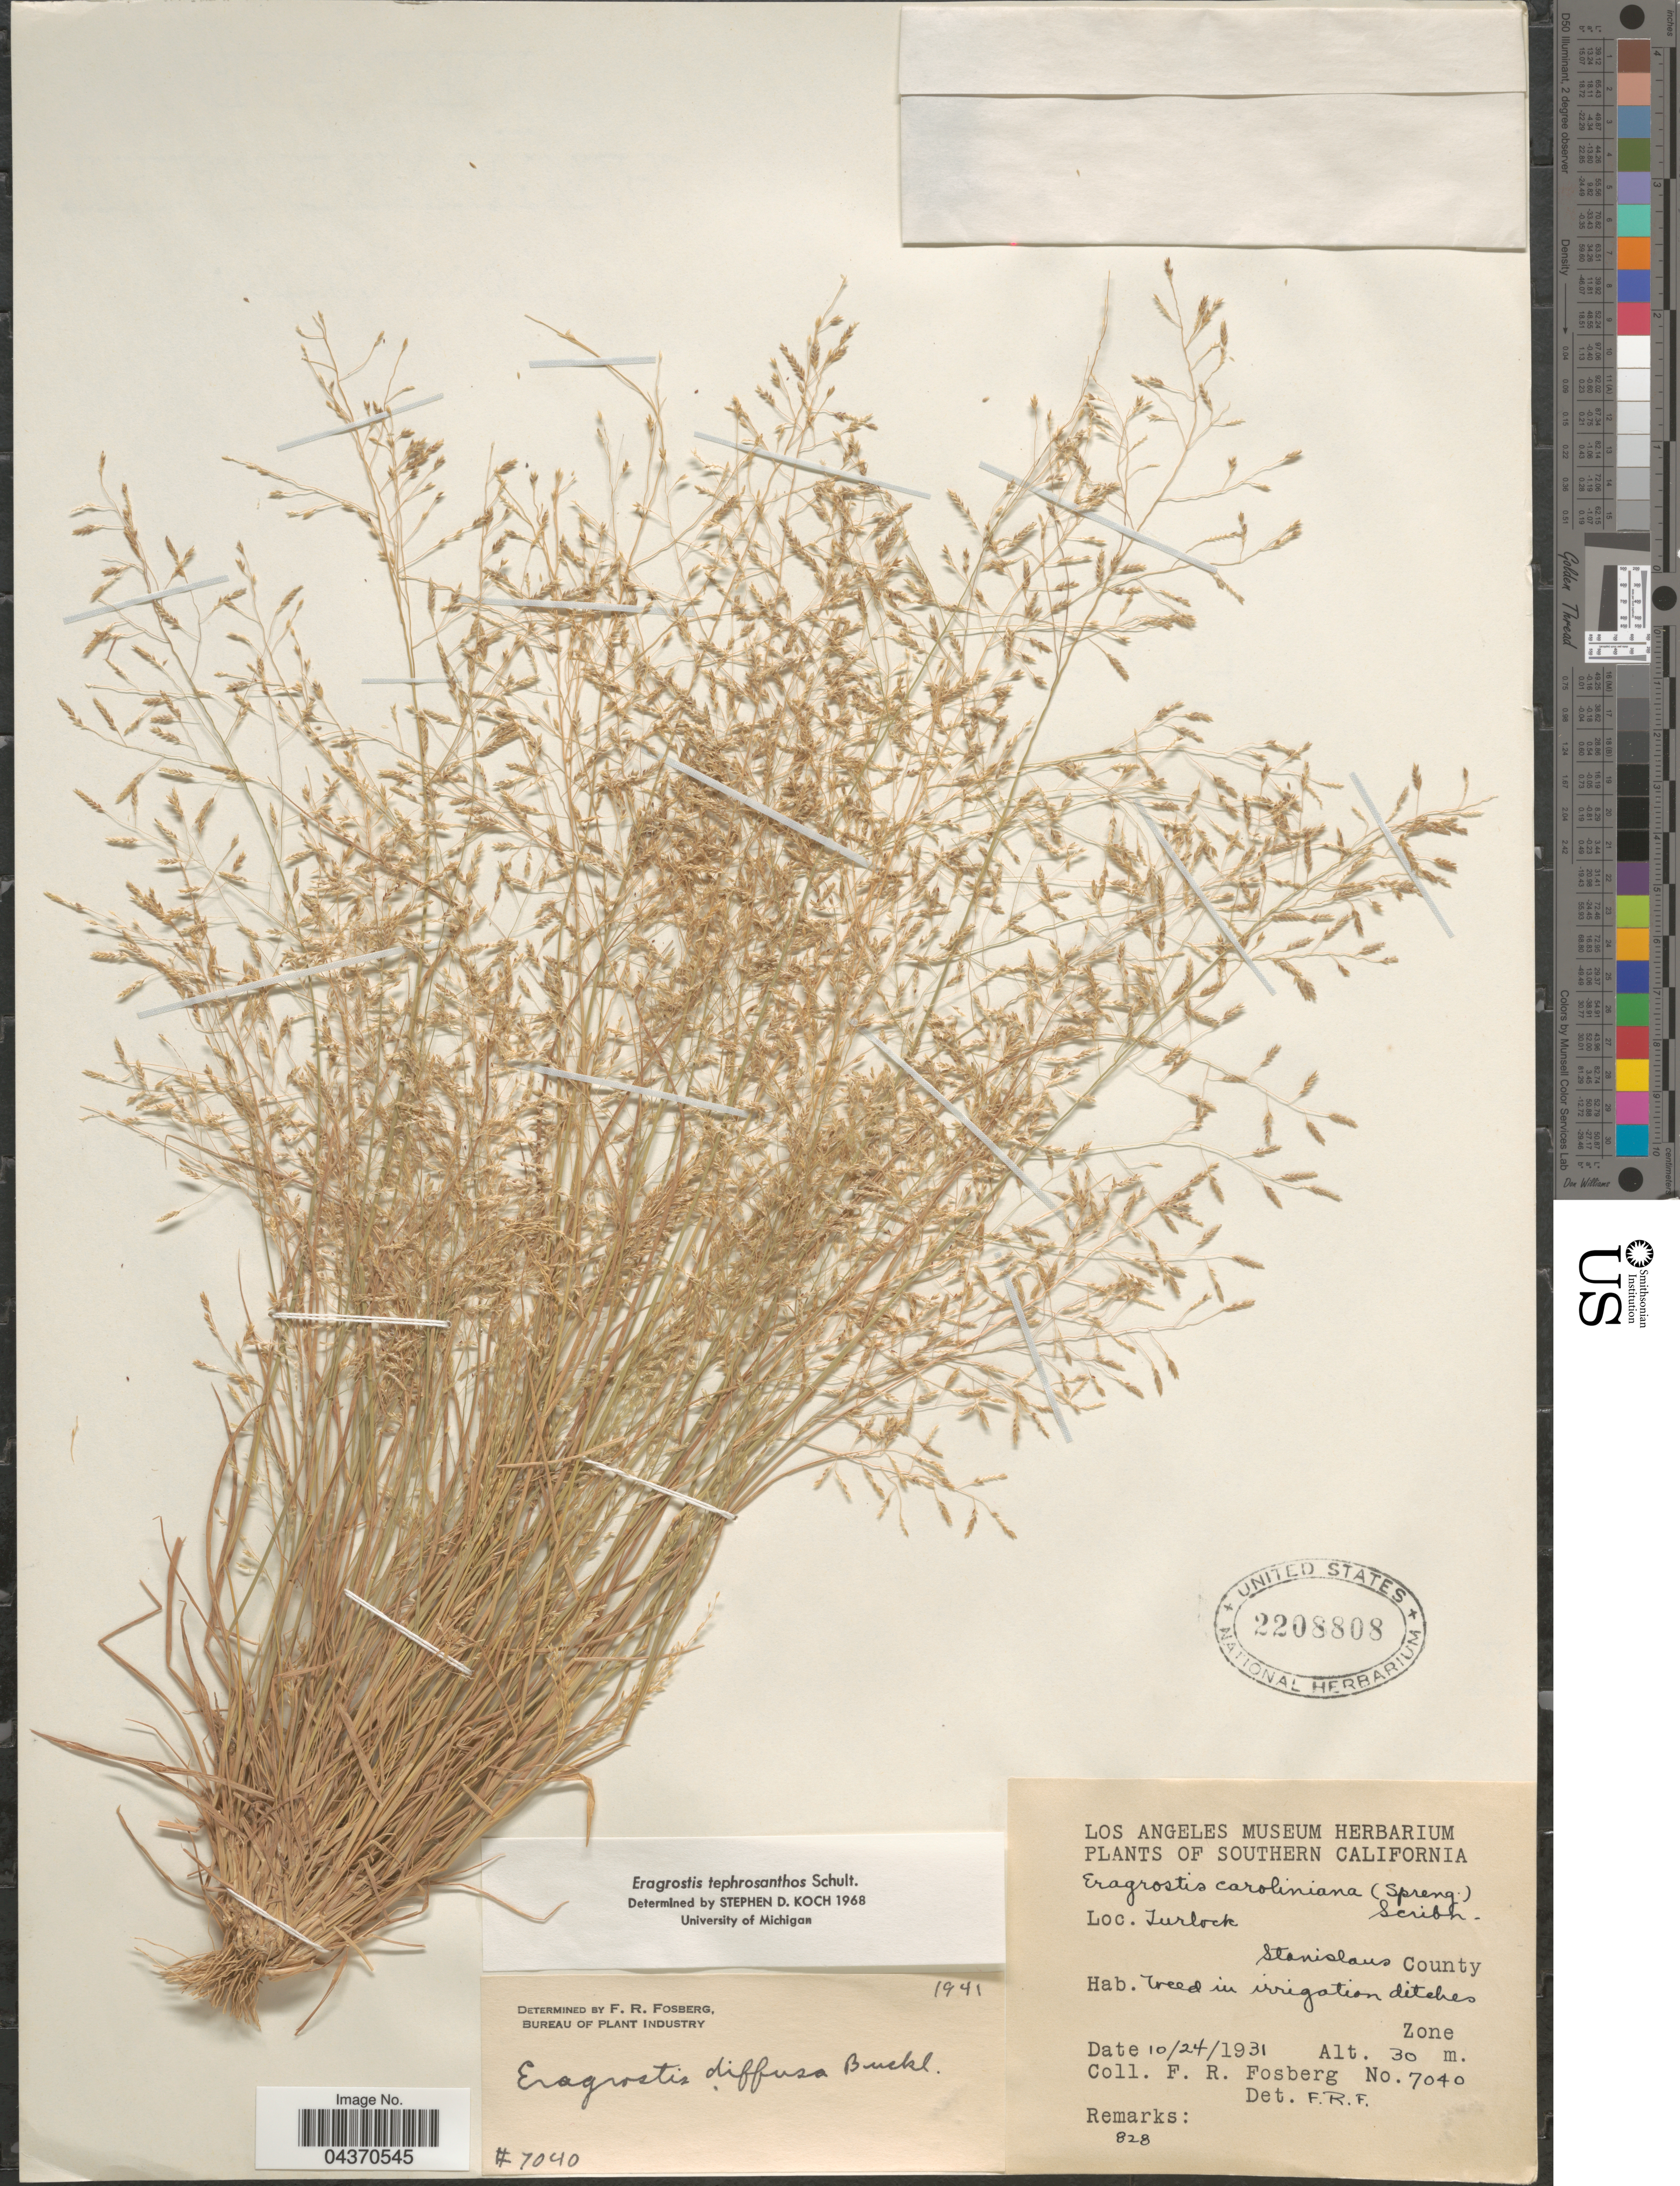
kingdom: Plantae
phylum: Tracheophyta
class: Liliopsida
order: Poales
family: Poaceae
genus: Eragrostis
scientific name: Eragrostis pectinacea var. miserrima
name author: (E. Fourn.) Reeder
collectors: F. R. Fosberg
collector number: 7040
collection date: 1931-10-24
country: United States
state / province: California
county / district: Stanislaus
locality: Southern California. Turlock. Stanislaus County. In irrigation ditches.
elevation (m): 30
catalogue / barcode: US 2208808